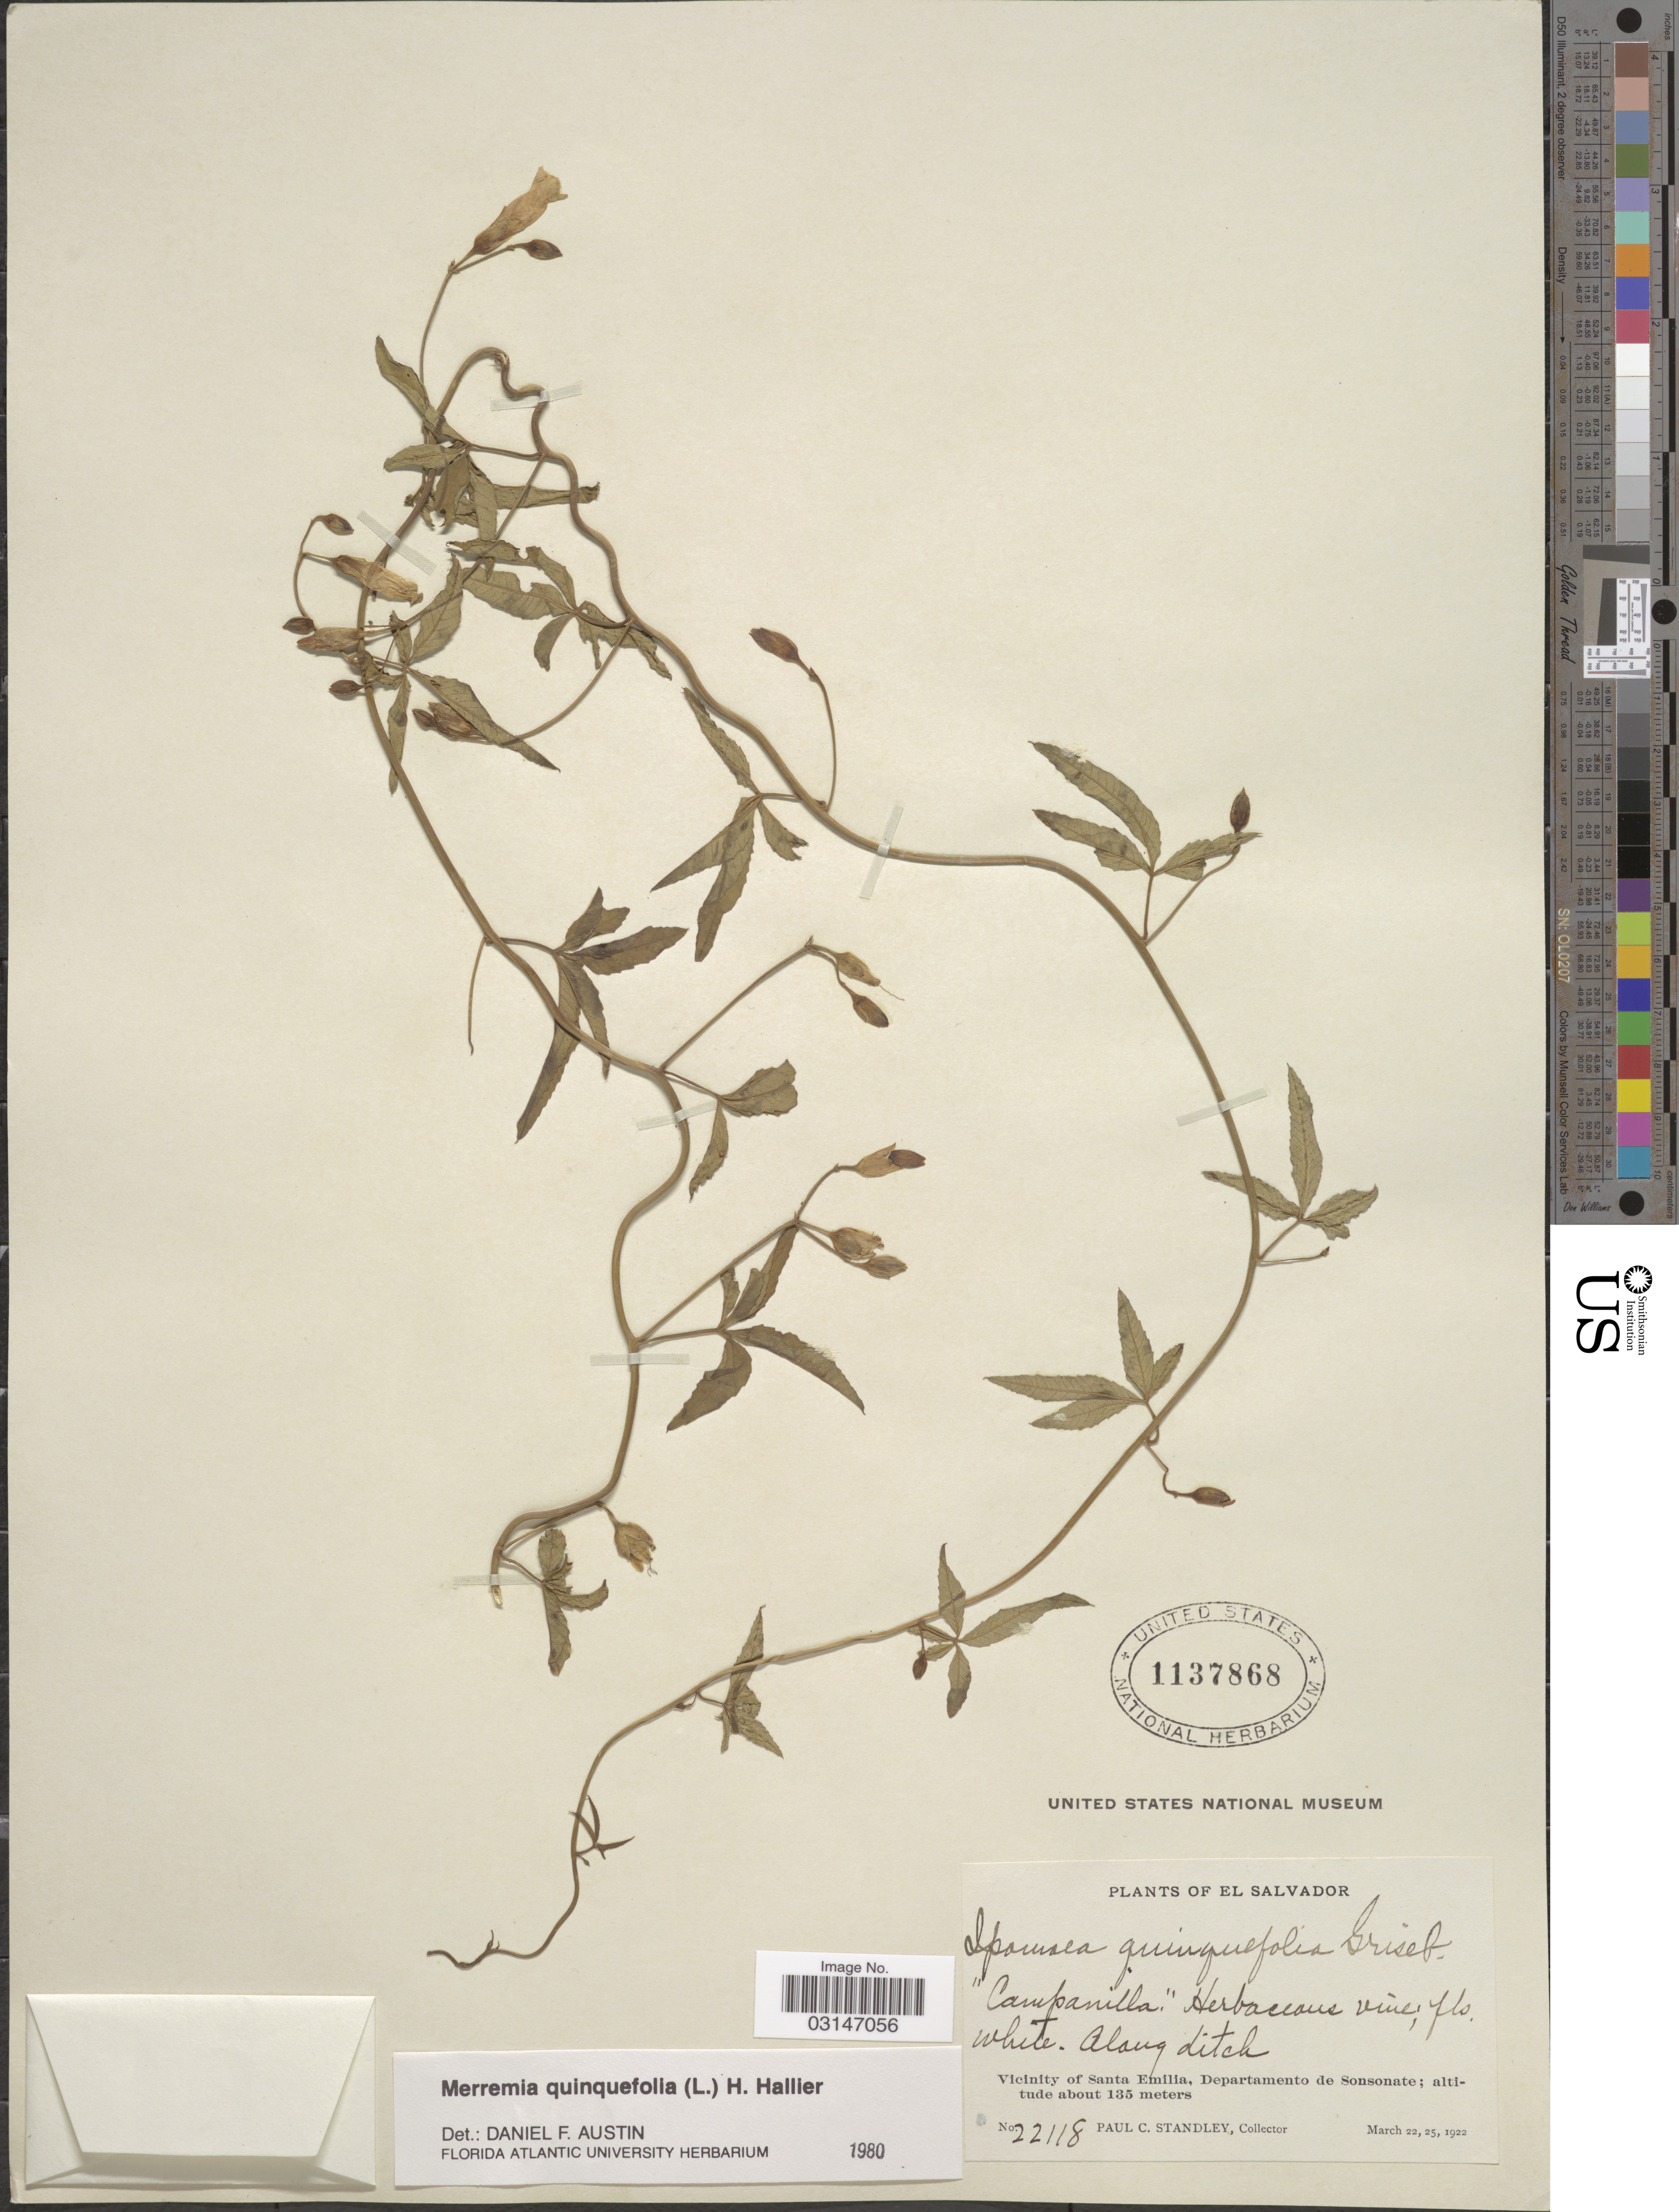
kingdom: Plantae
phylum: Tracheophyta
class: Magnoliopsida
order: Solanales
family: Convolvulaceae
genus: Distimake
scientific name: Distimake quinquefolius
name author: (L.) A. R. Simões & Staples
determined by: Strong, Mark T., (BOT), Smithsonian Institution - National Museum of Natural History (UNITED STATES)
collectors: P. C. Standley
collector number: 22118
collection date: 1922-03-22/1922-03-25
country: El Salvador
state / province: Sonsonate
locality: Vicinity of Santa Emilia, Departamento de Sonsonate.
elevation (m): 135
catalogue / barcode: US 1137868